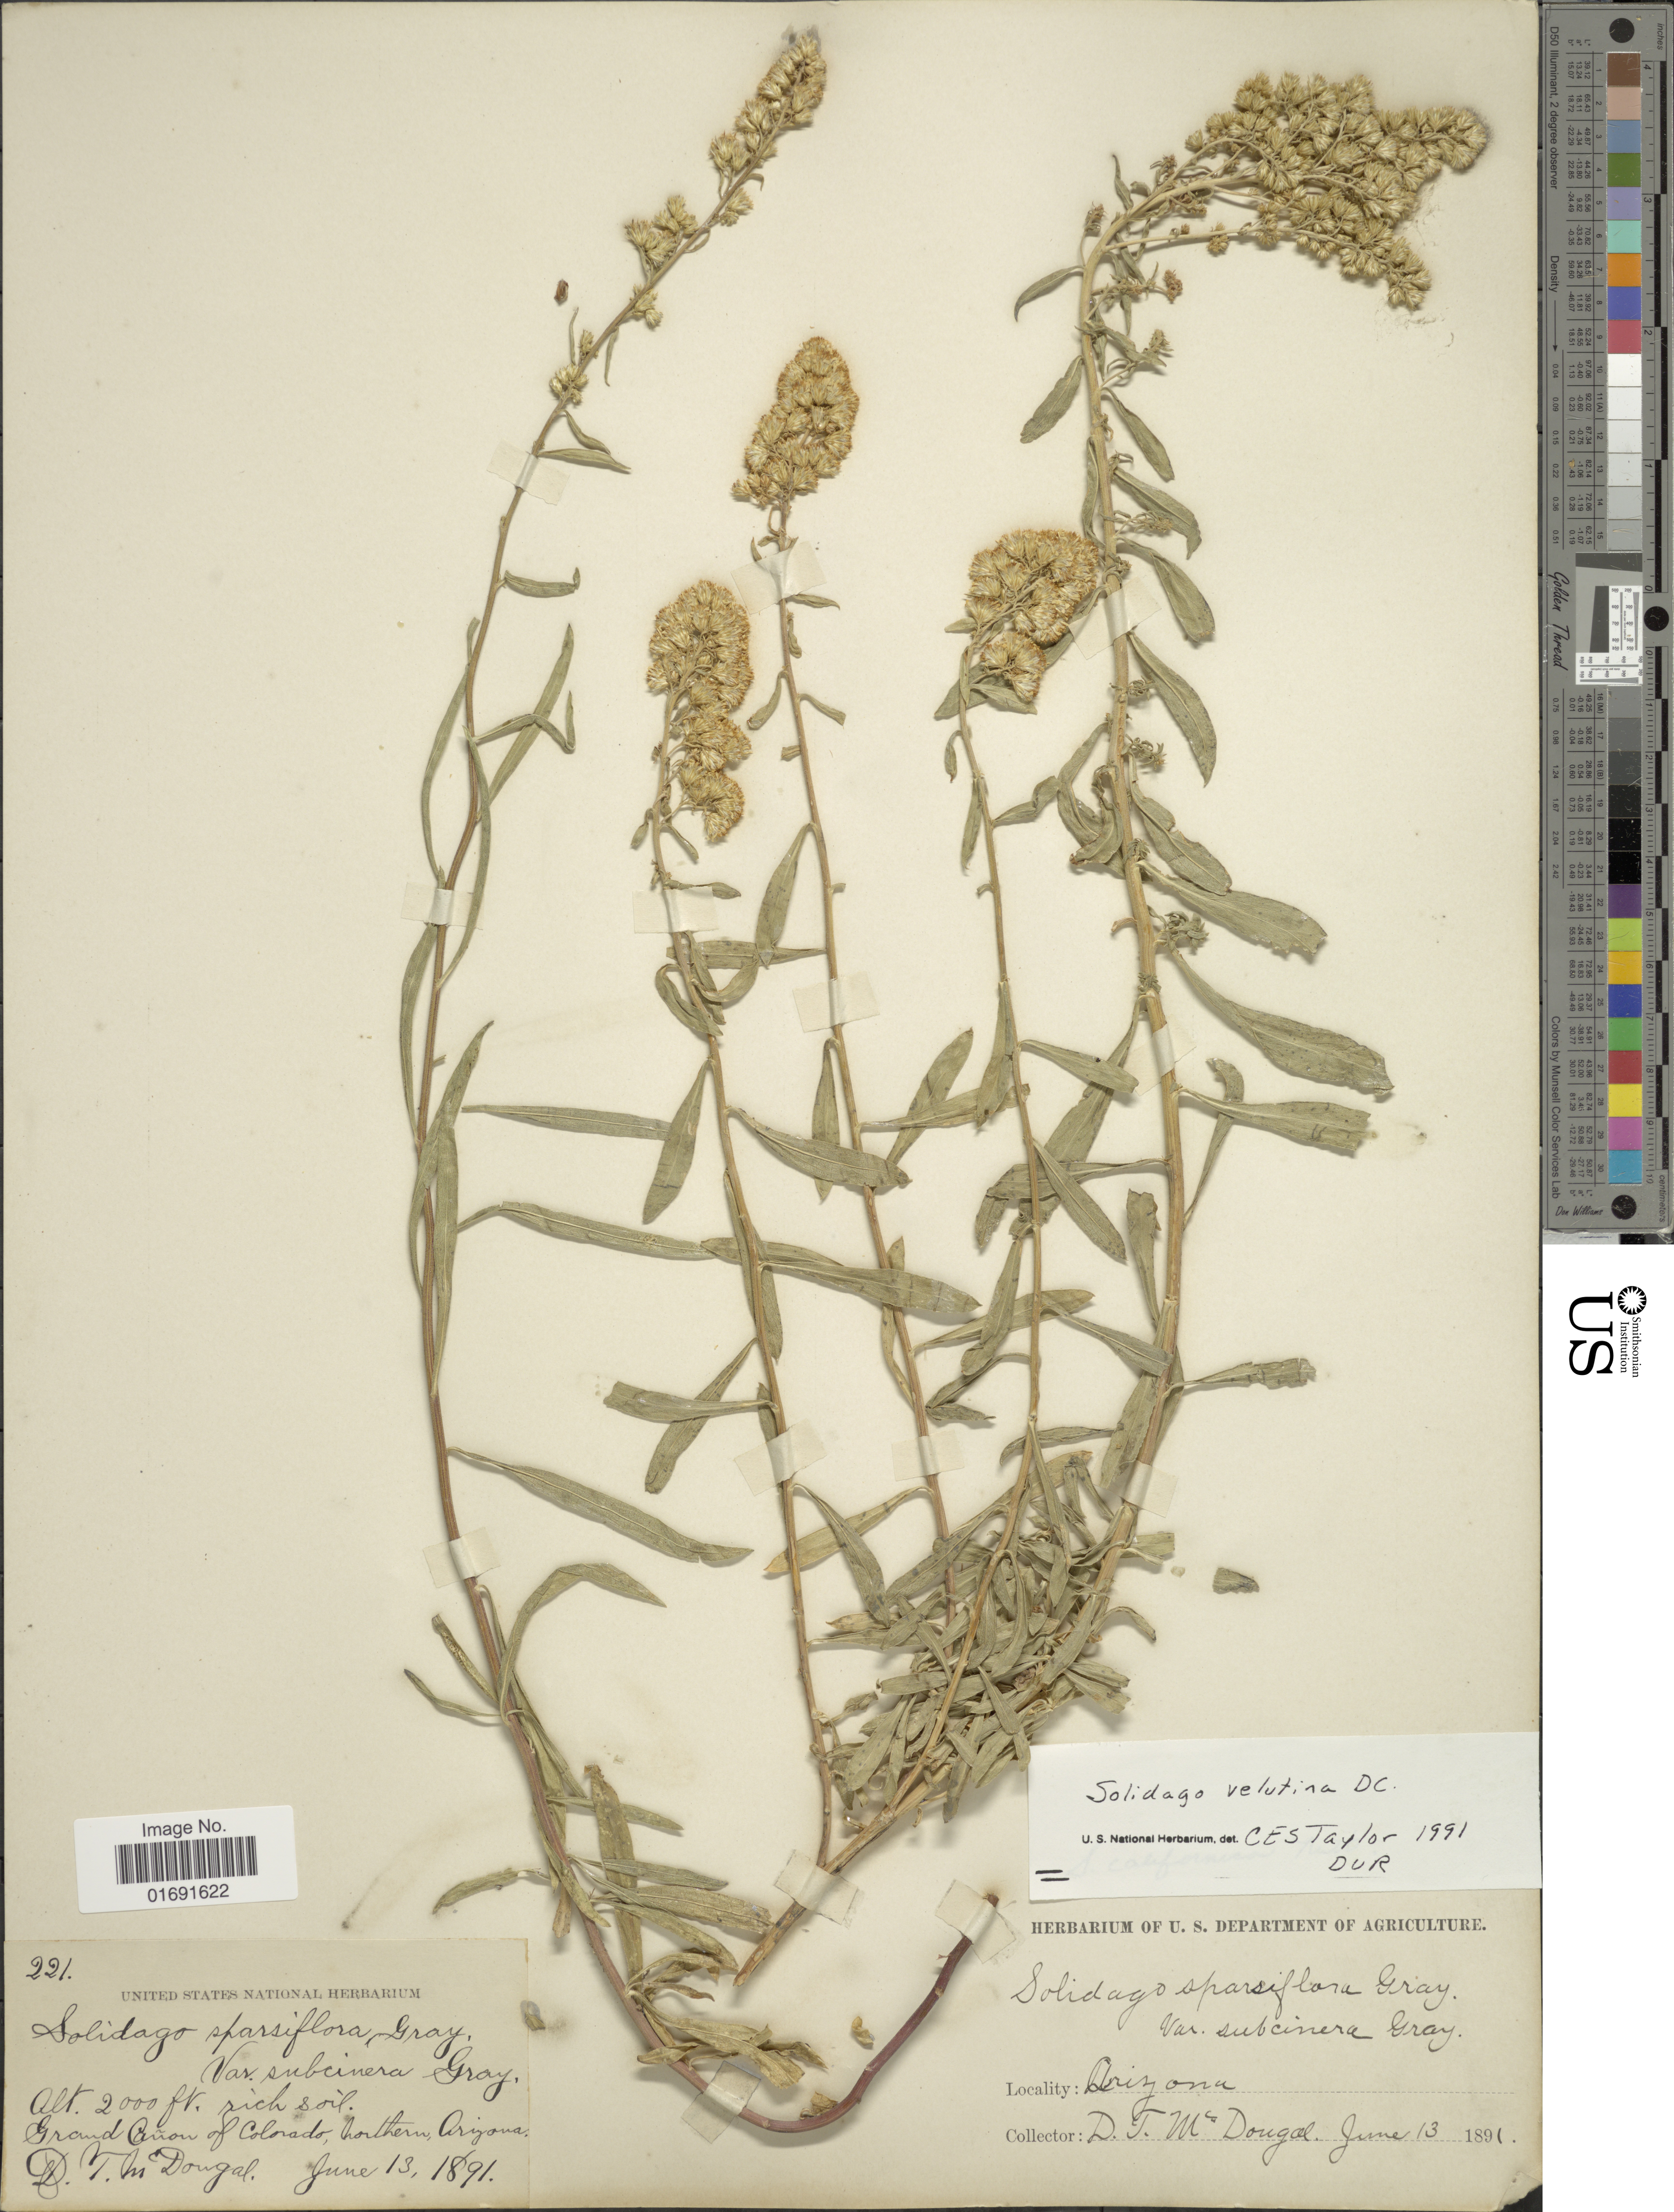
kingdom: Plantae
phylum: Tracheophyta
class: Magnoliopsida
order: Asterales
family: Asteraceae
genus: Solidago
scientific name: Solidago velutina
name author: DC.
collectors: D. McDougal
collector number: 221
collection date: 1891-06-13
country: United States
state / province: Arizona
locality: Grand Canon of Colorado, Northern Arizona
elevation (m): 610